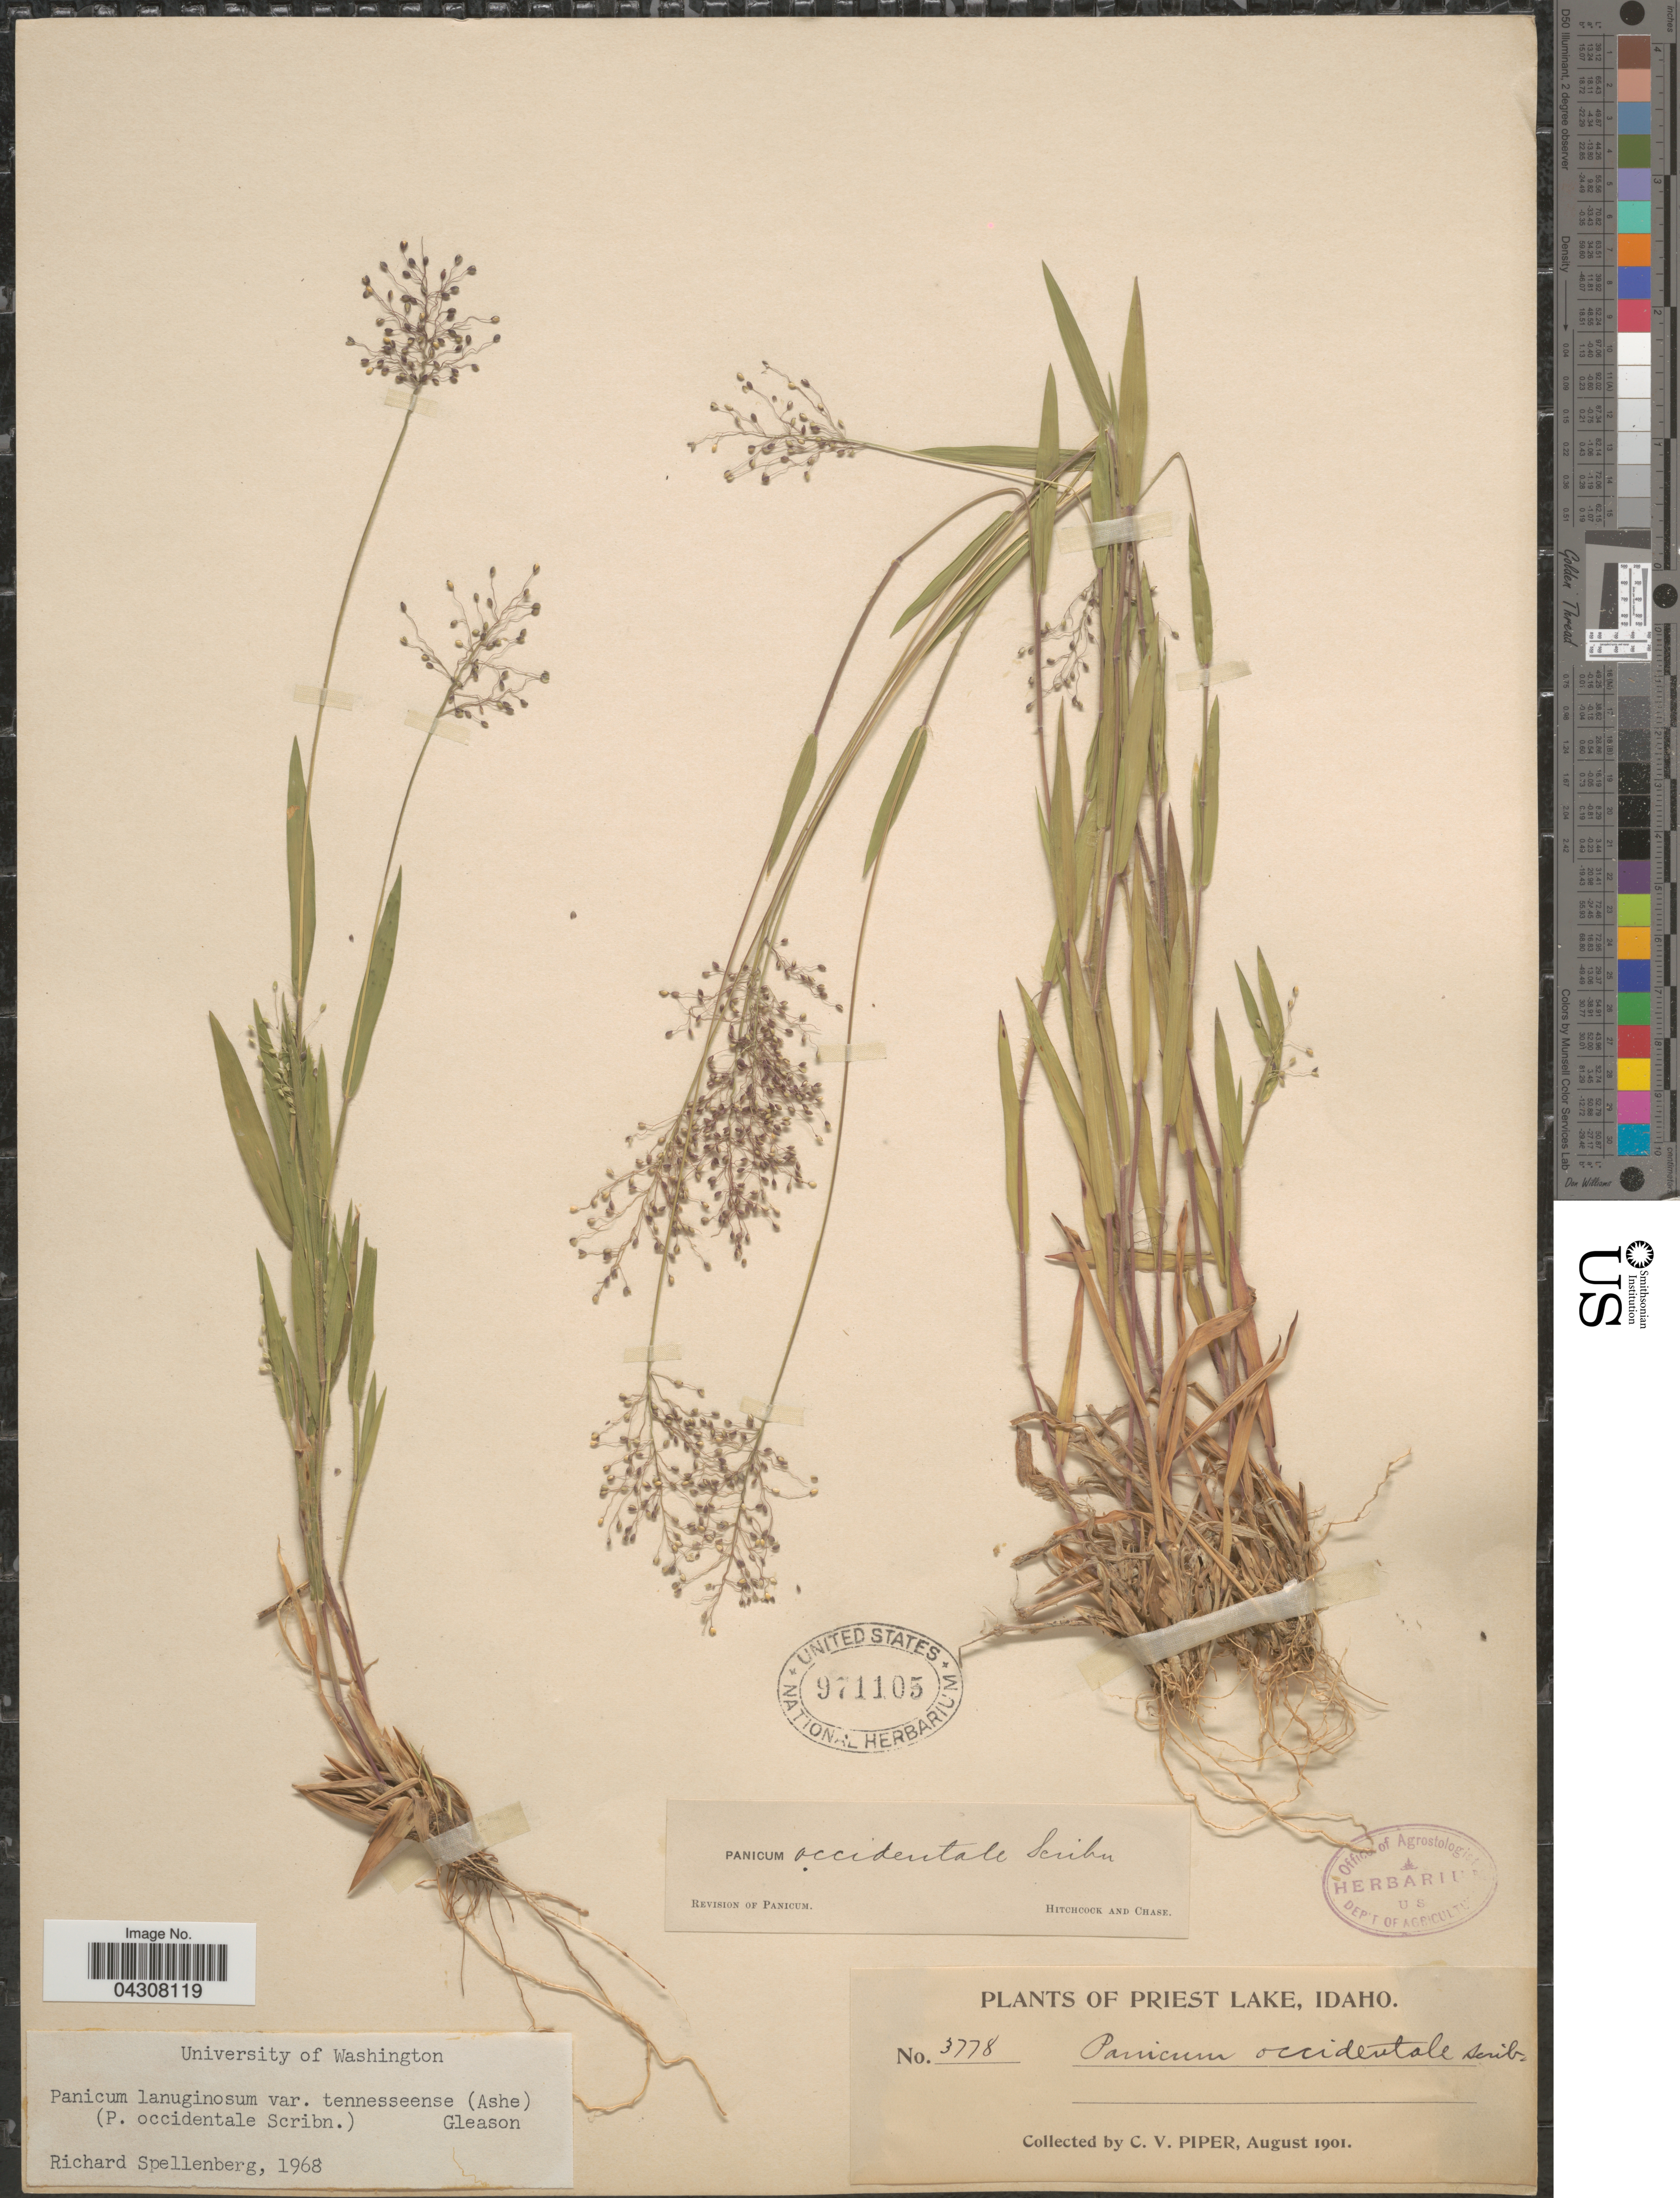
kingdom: Plantae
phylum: Tracheophyta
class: Liliopsida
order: Poales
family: Poaceae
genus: Dichanthelium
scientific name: Dichanthelium acuminatum var. acuminatum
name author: (Sw.) Gould & C.A. Clark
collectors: C. V. Piper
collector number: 3778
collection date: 1901-08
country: United States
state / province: Idaho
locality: Priest Lake.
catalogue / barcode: US 971105